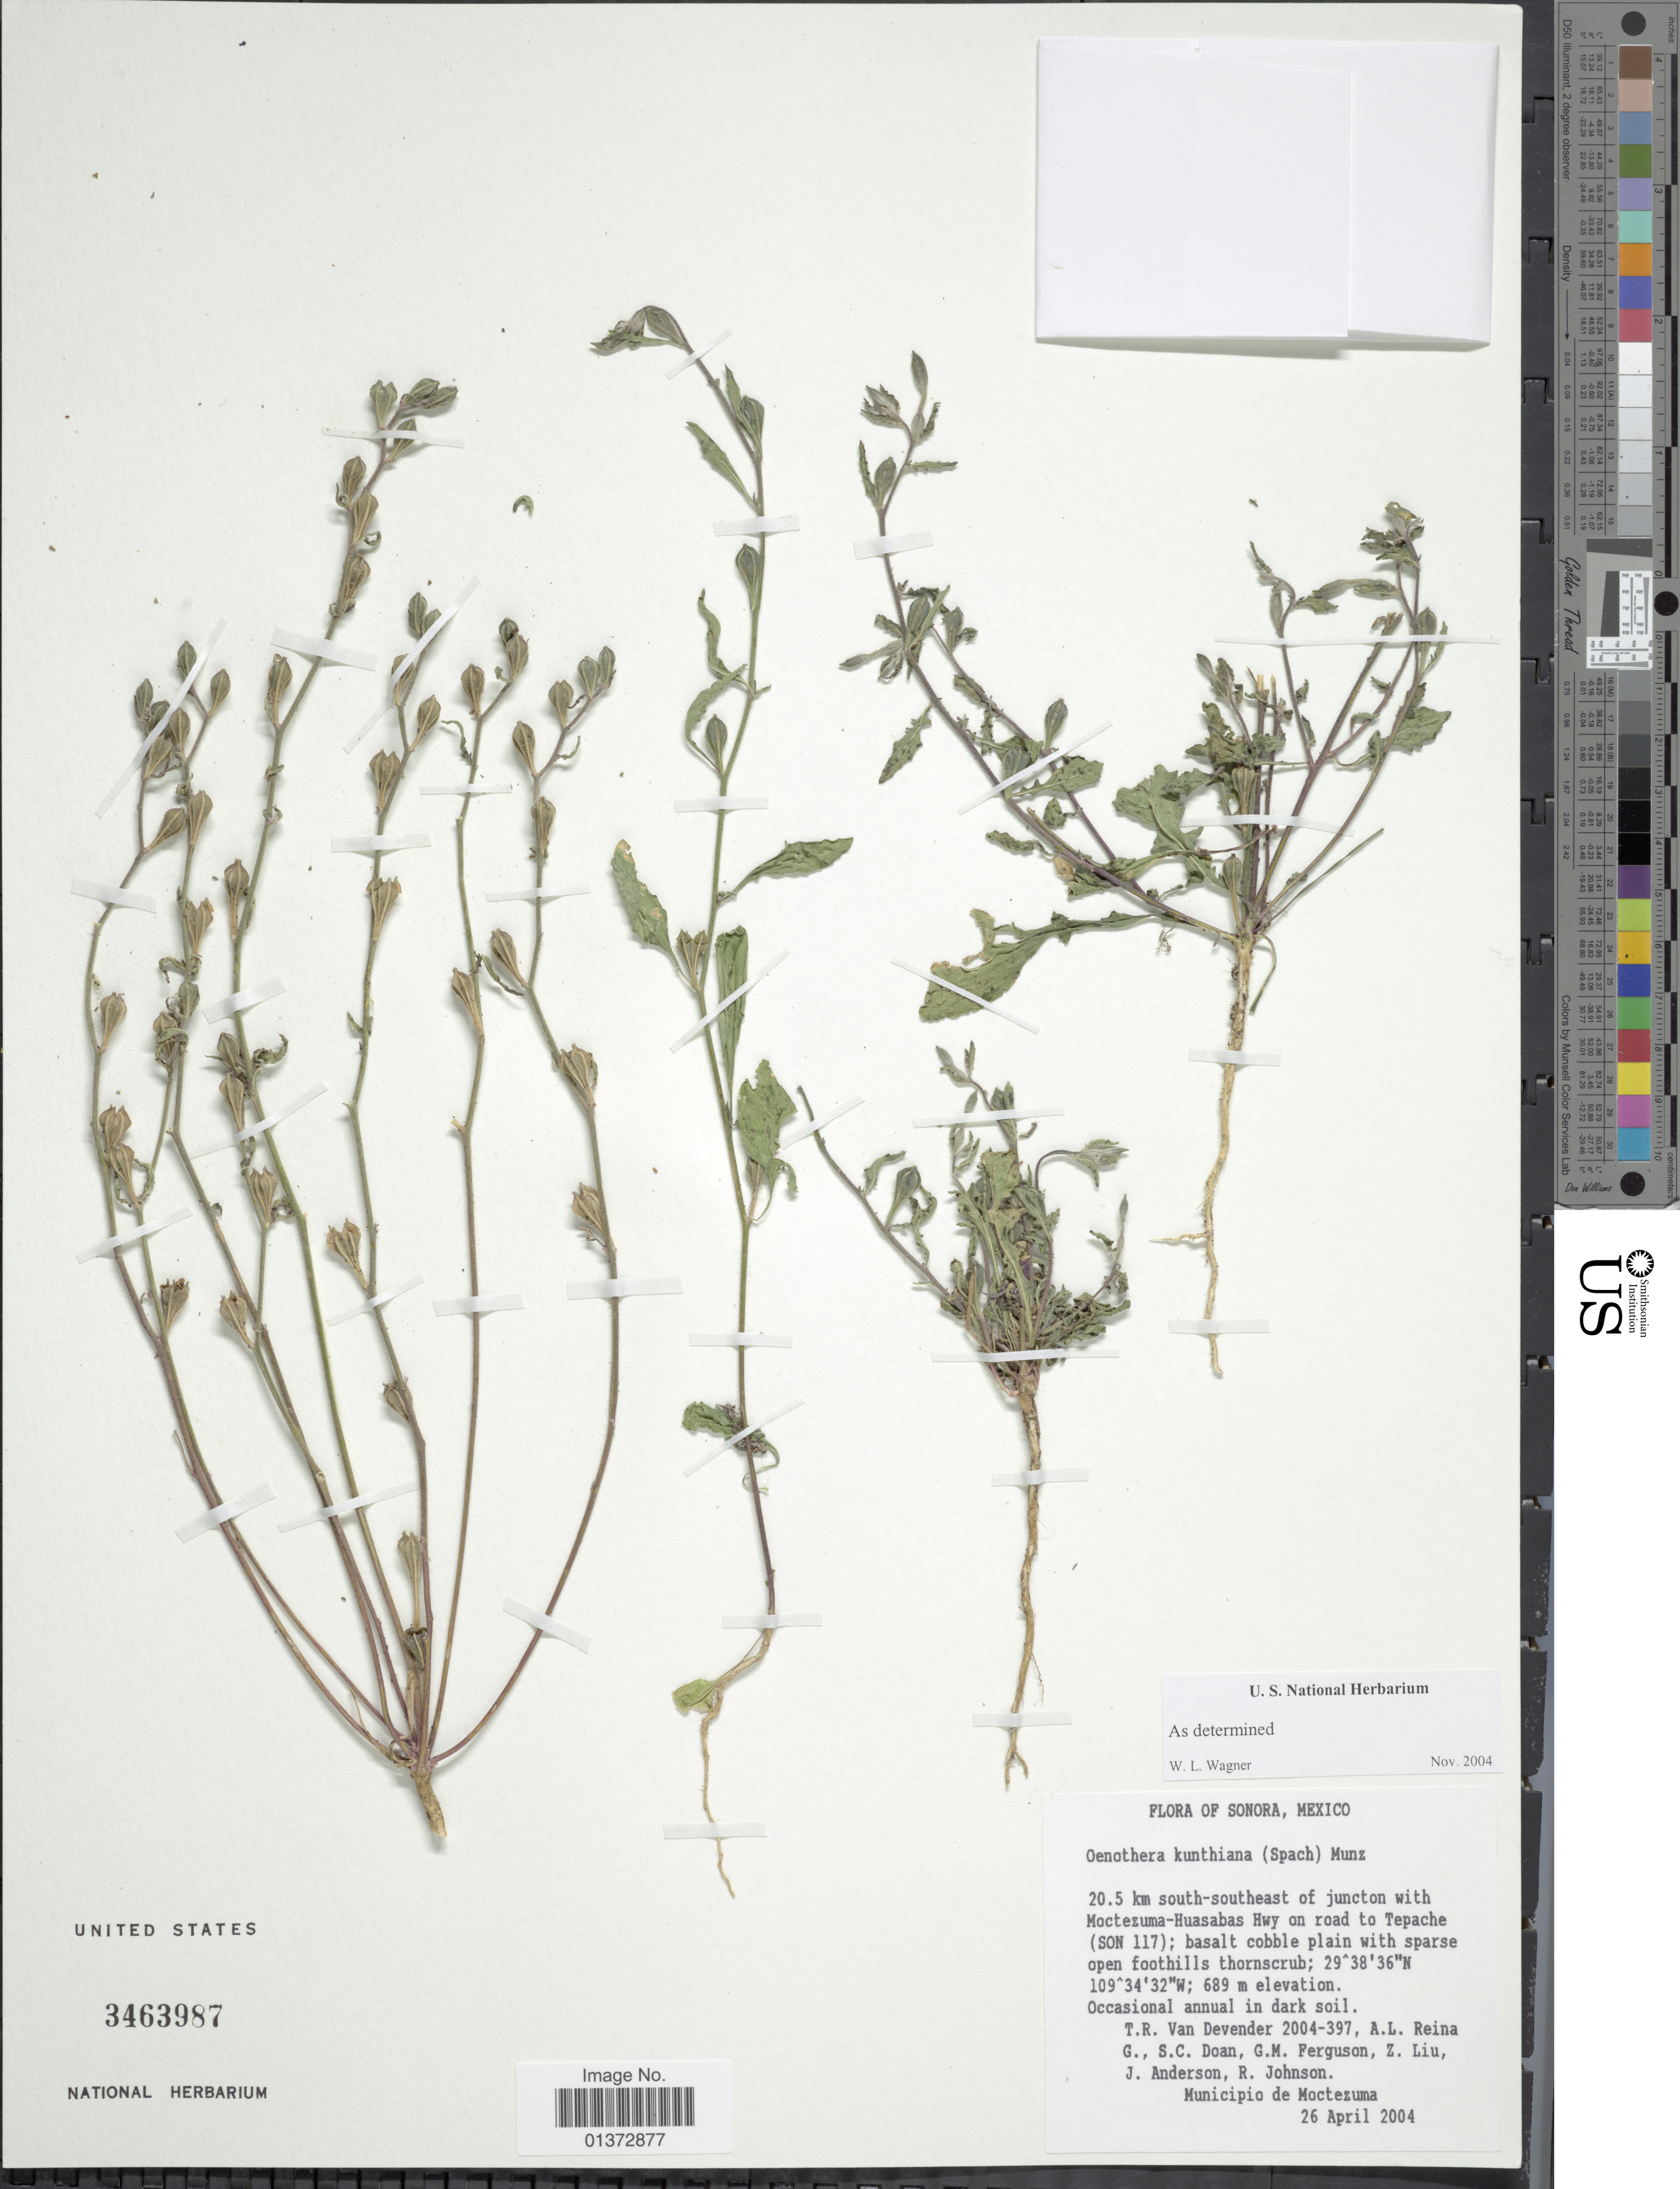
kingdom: Plantae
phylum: Tracheophyta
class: Magnoliopsida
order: Myrtales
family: Onagraceae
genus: Oenothera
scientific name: Oenothera kunthiana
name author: (Spach) Munz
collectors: T. R. Van Devender, A. L. Reina G., S. Doan, G. Ferguson & et al.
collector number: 2004-397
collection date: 2004-04-26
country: Mexico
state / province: Sonora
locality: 20.5 km south-southeast of junction with Moctezuma-Huasabas Hwy on road to Tepache (SON 117), Municipio de Moctezuma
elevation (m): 689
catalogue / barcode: US 3463987